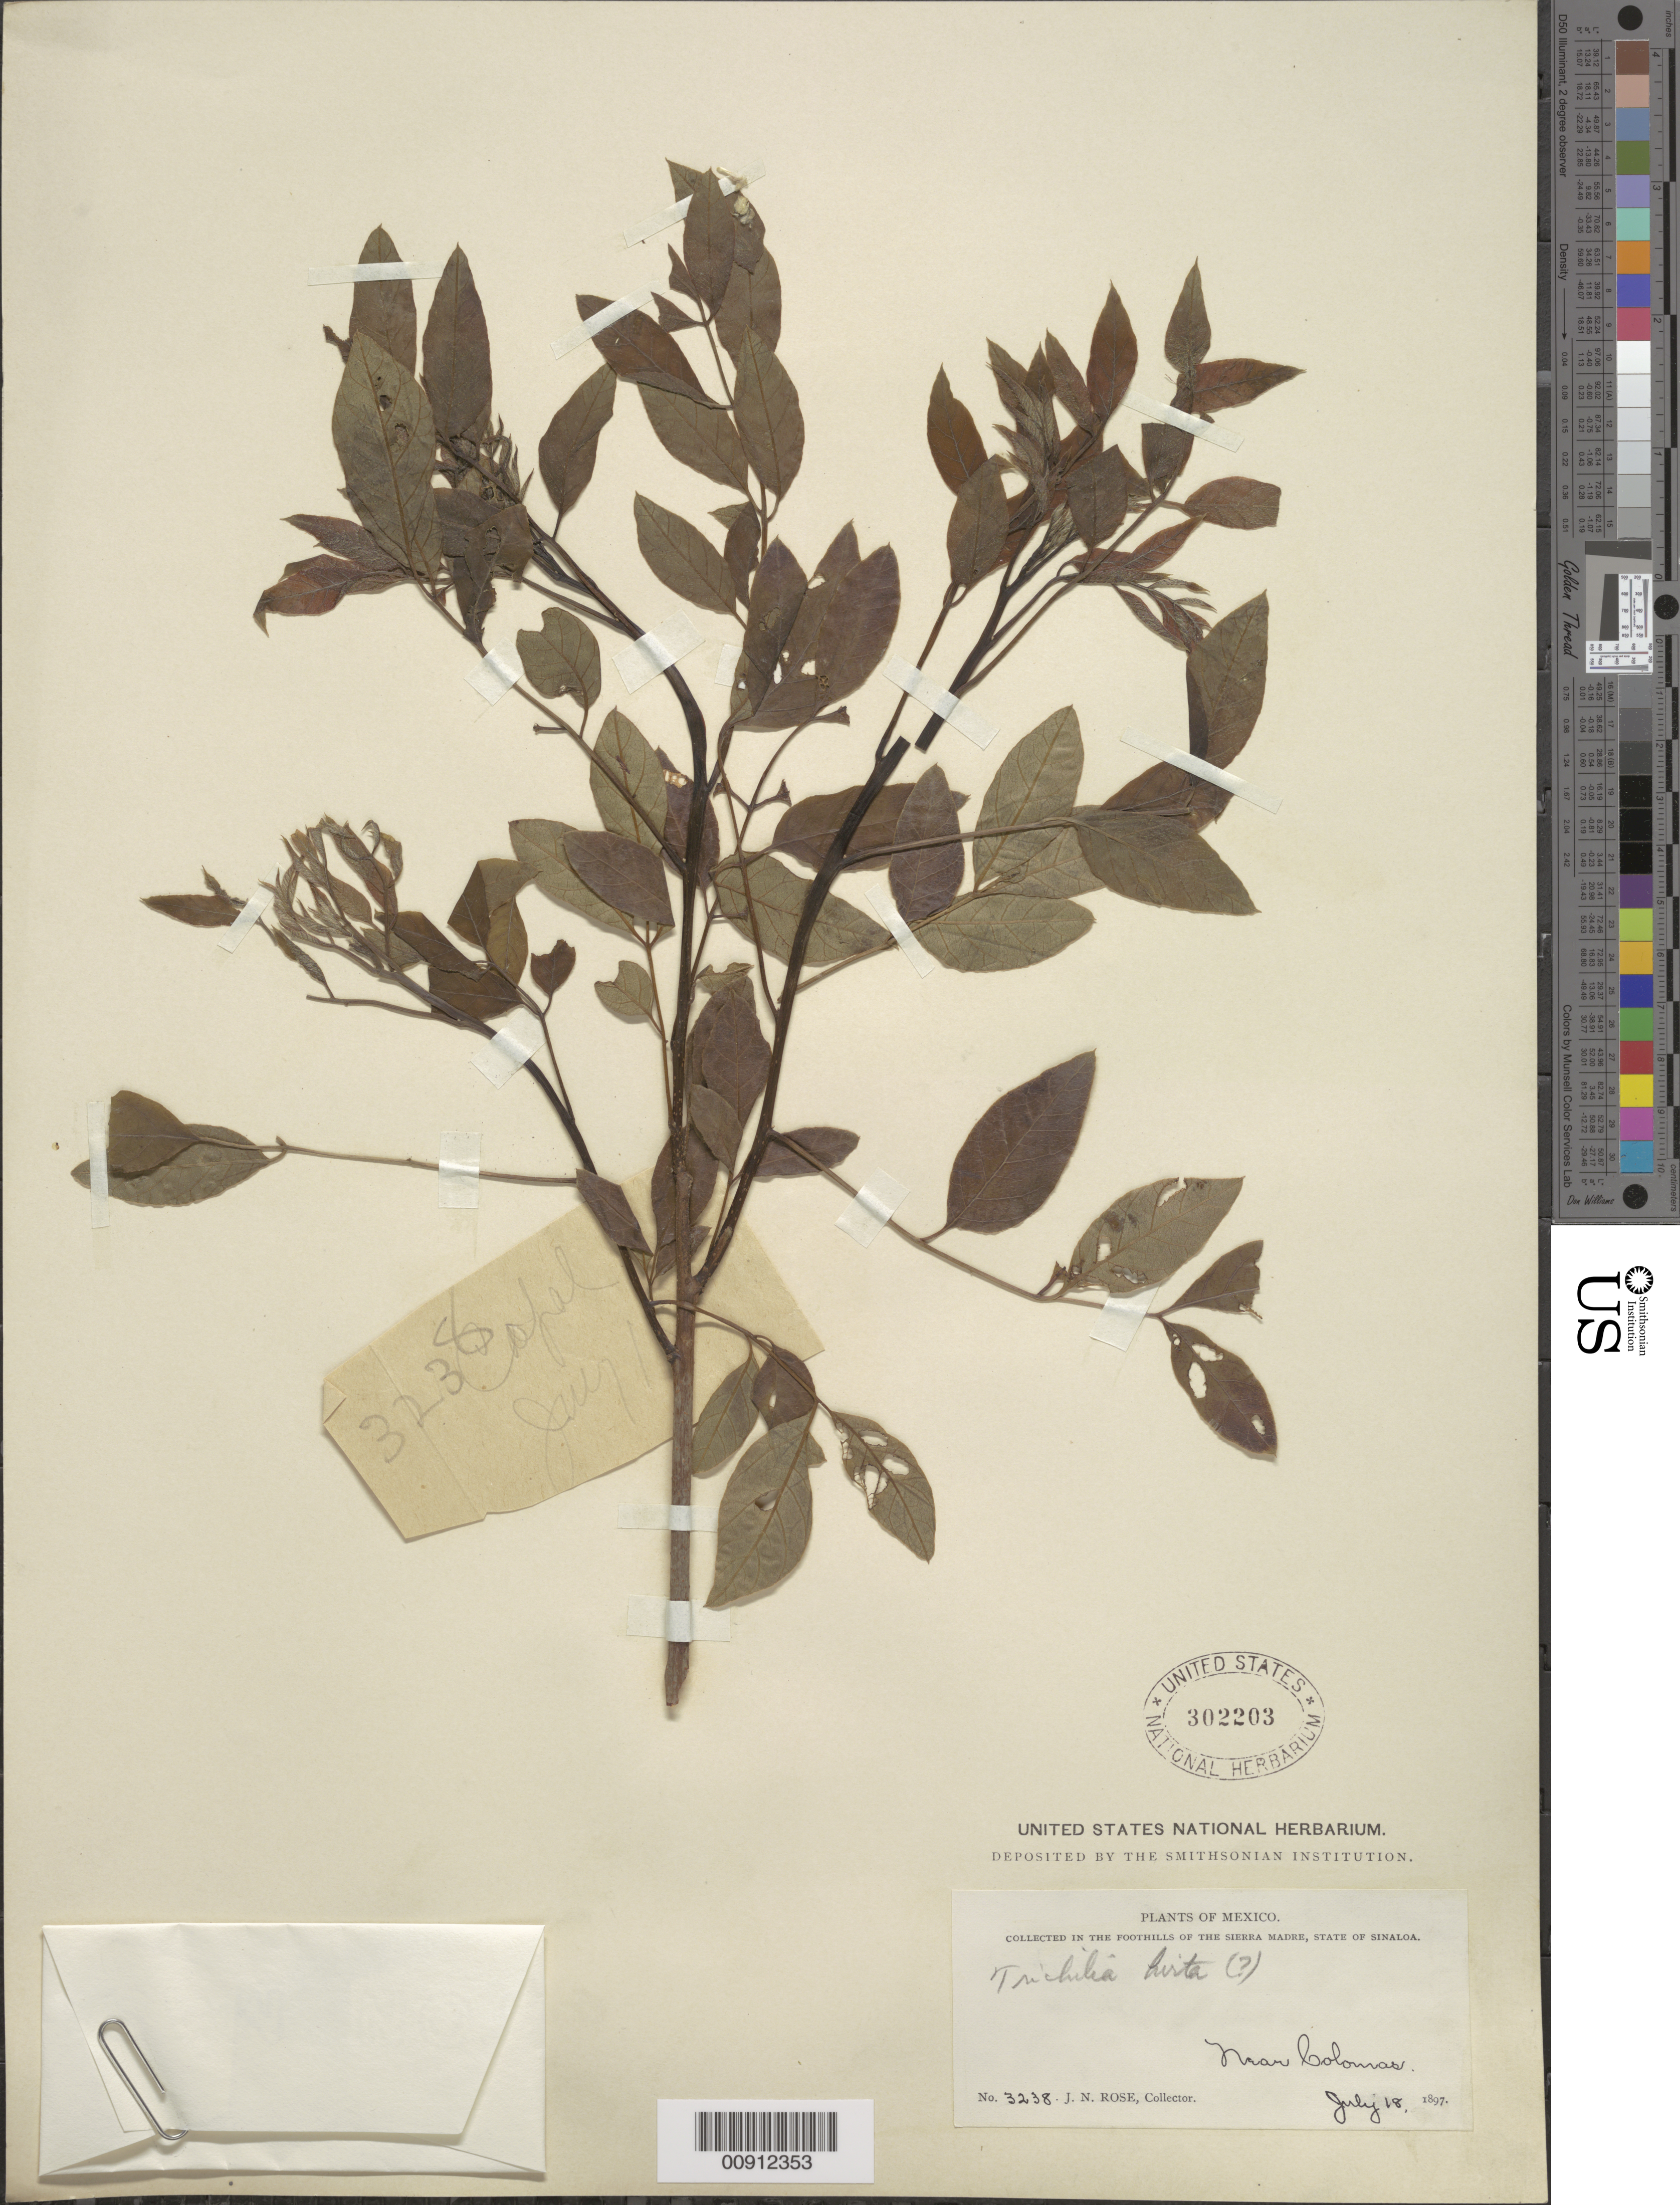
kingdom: Plantae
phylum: Tracheophyta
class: Magnoliopsida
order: Sapindales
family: Meliaceae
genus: Trichilia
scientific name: Trichilia hirta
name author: L.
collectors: J. N. Rose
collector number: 3238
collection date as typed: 18 Jul 1897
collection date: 1897-07-18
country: Mexico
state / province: Sinaloa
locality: Near Colomas. In the foothills of the Sierra Madre, State of Sinaloa.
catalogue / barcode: US 302203